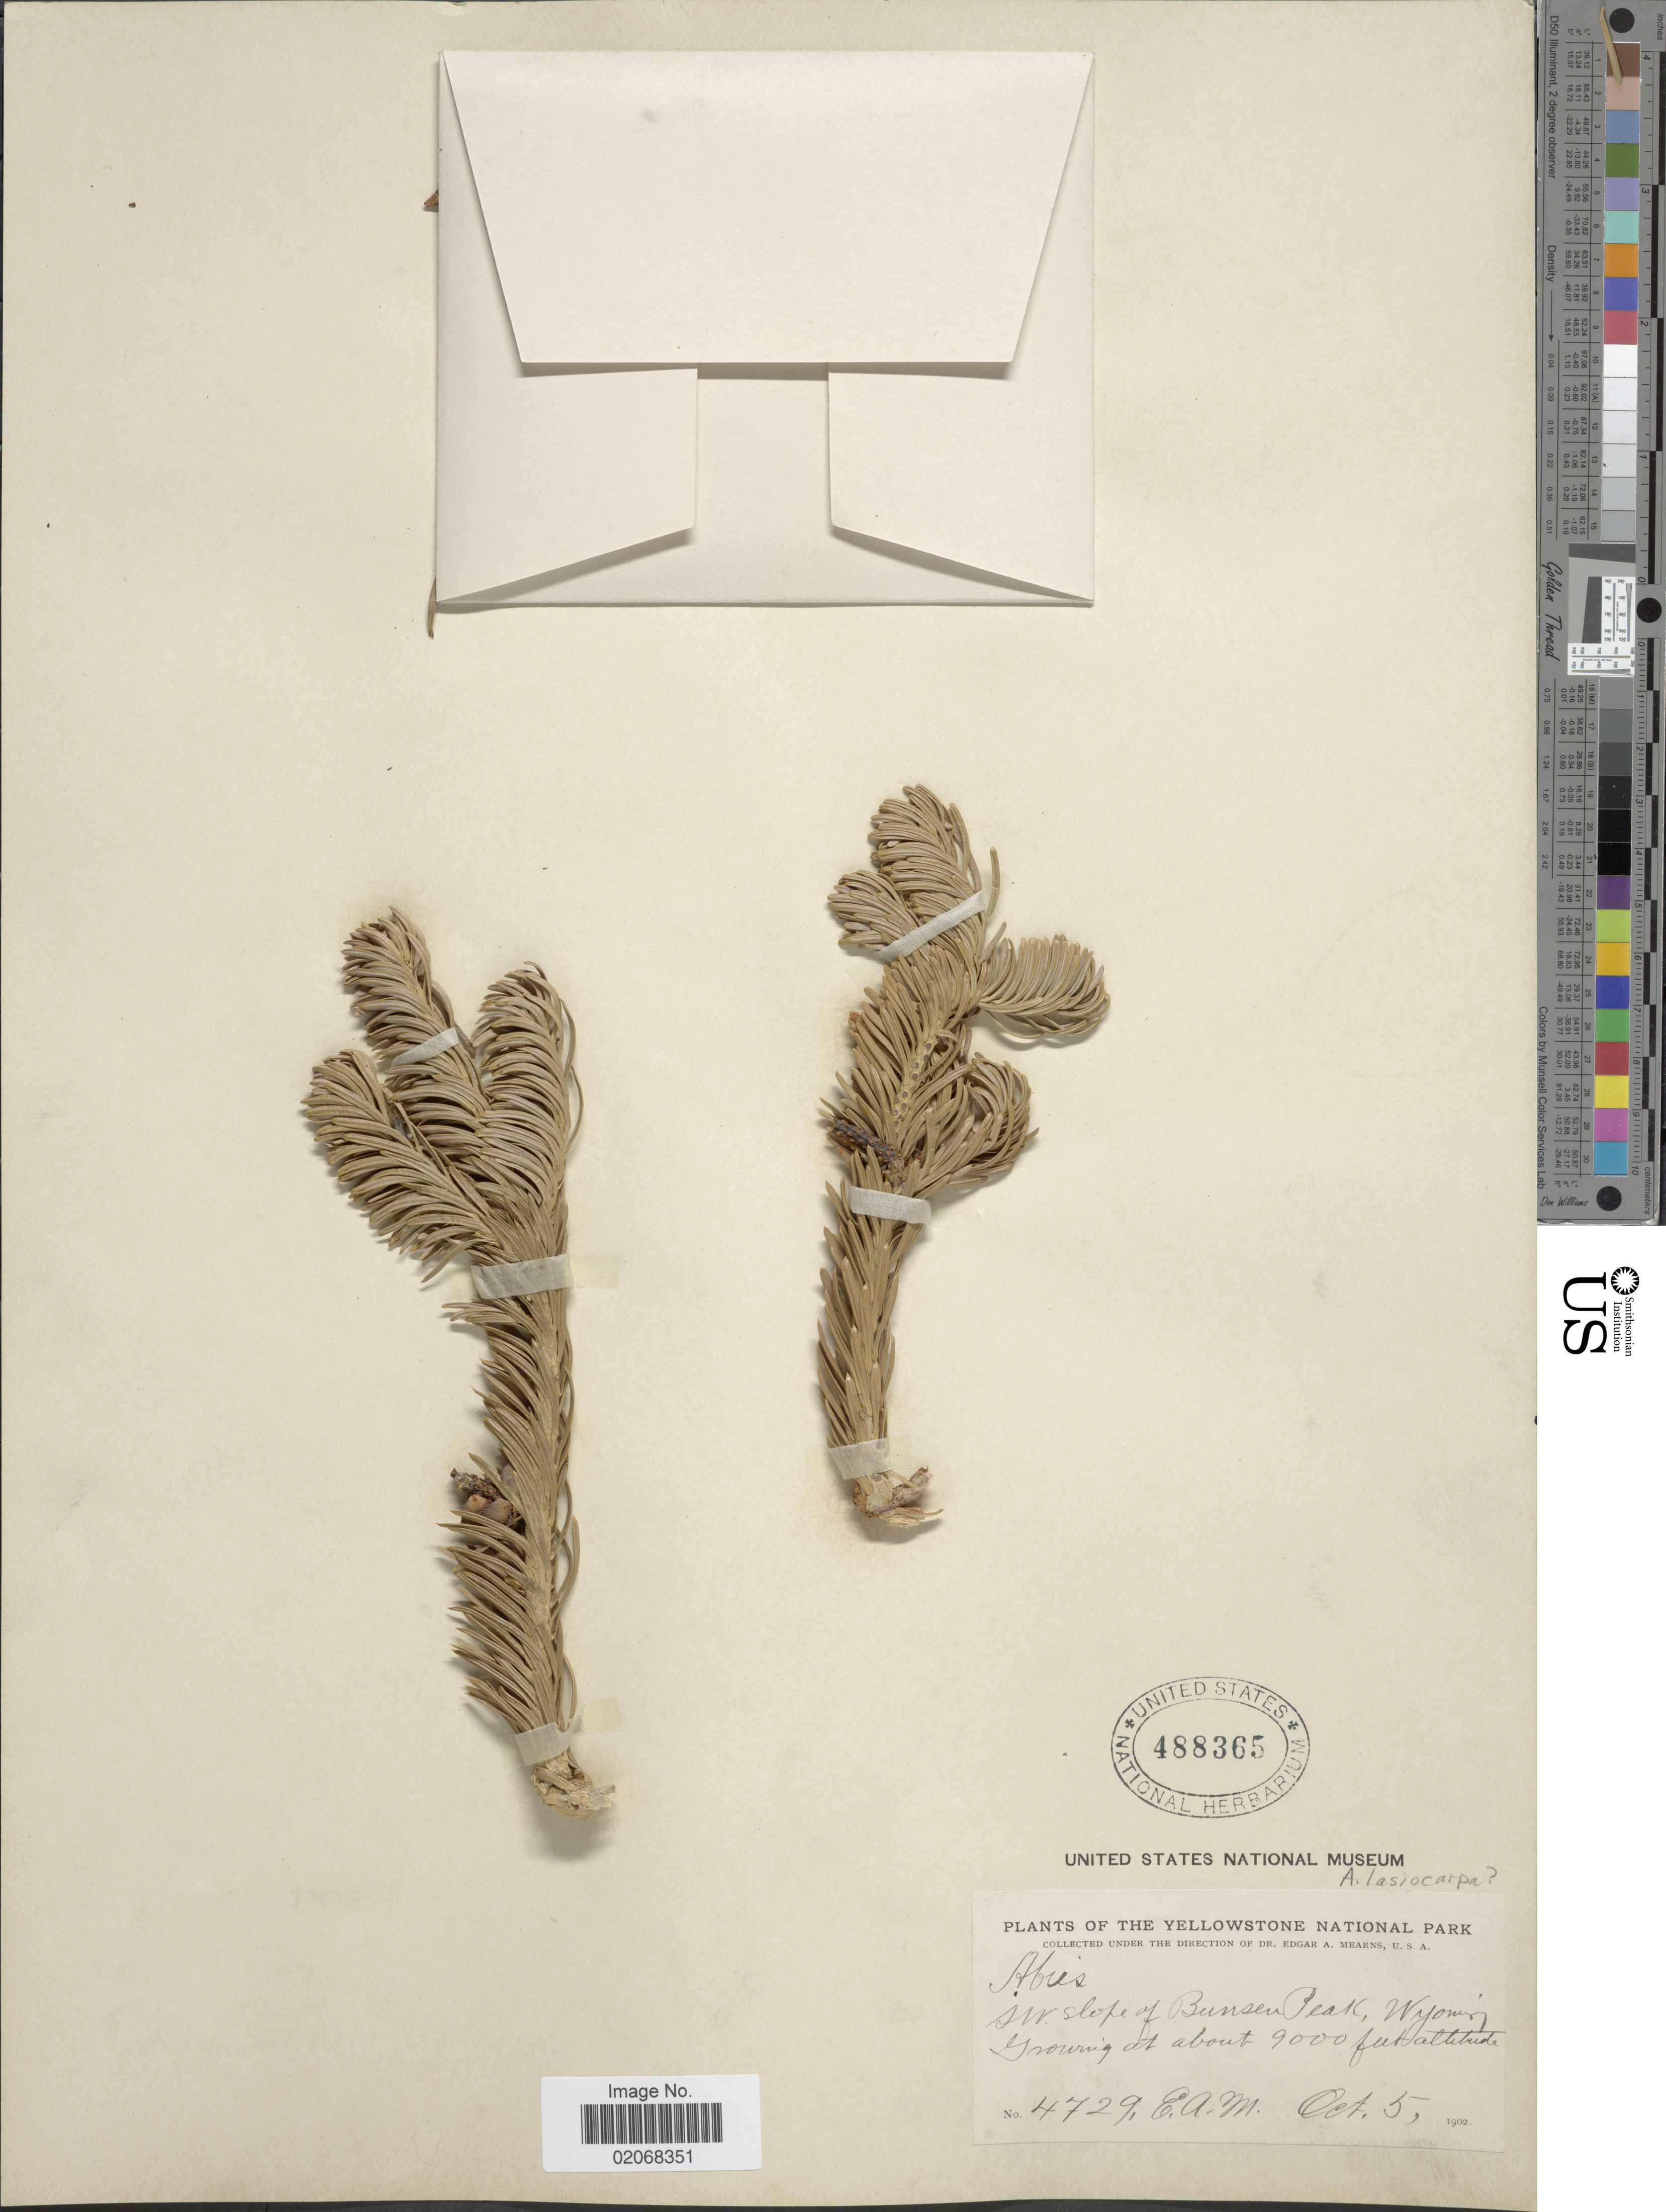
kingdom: Plantae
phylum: Tracheophyta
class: Pinopsida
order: Pinales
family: Pinaceae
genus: Abies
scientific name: Abies lasiocarpa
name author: (Hook.) Nutt.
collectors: E. A. Mearns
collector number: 4729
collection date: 1902-10-05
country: United States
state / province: Wyoming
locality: The Yellowstone National Park, SW slope of Bunsen Peak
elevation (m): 2743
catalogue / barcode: US 488365